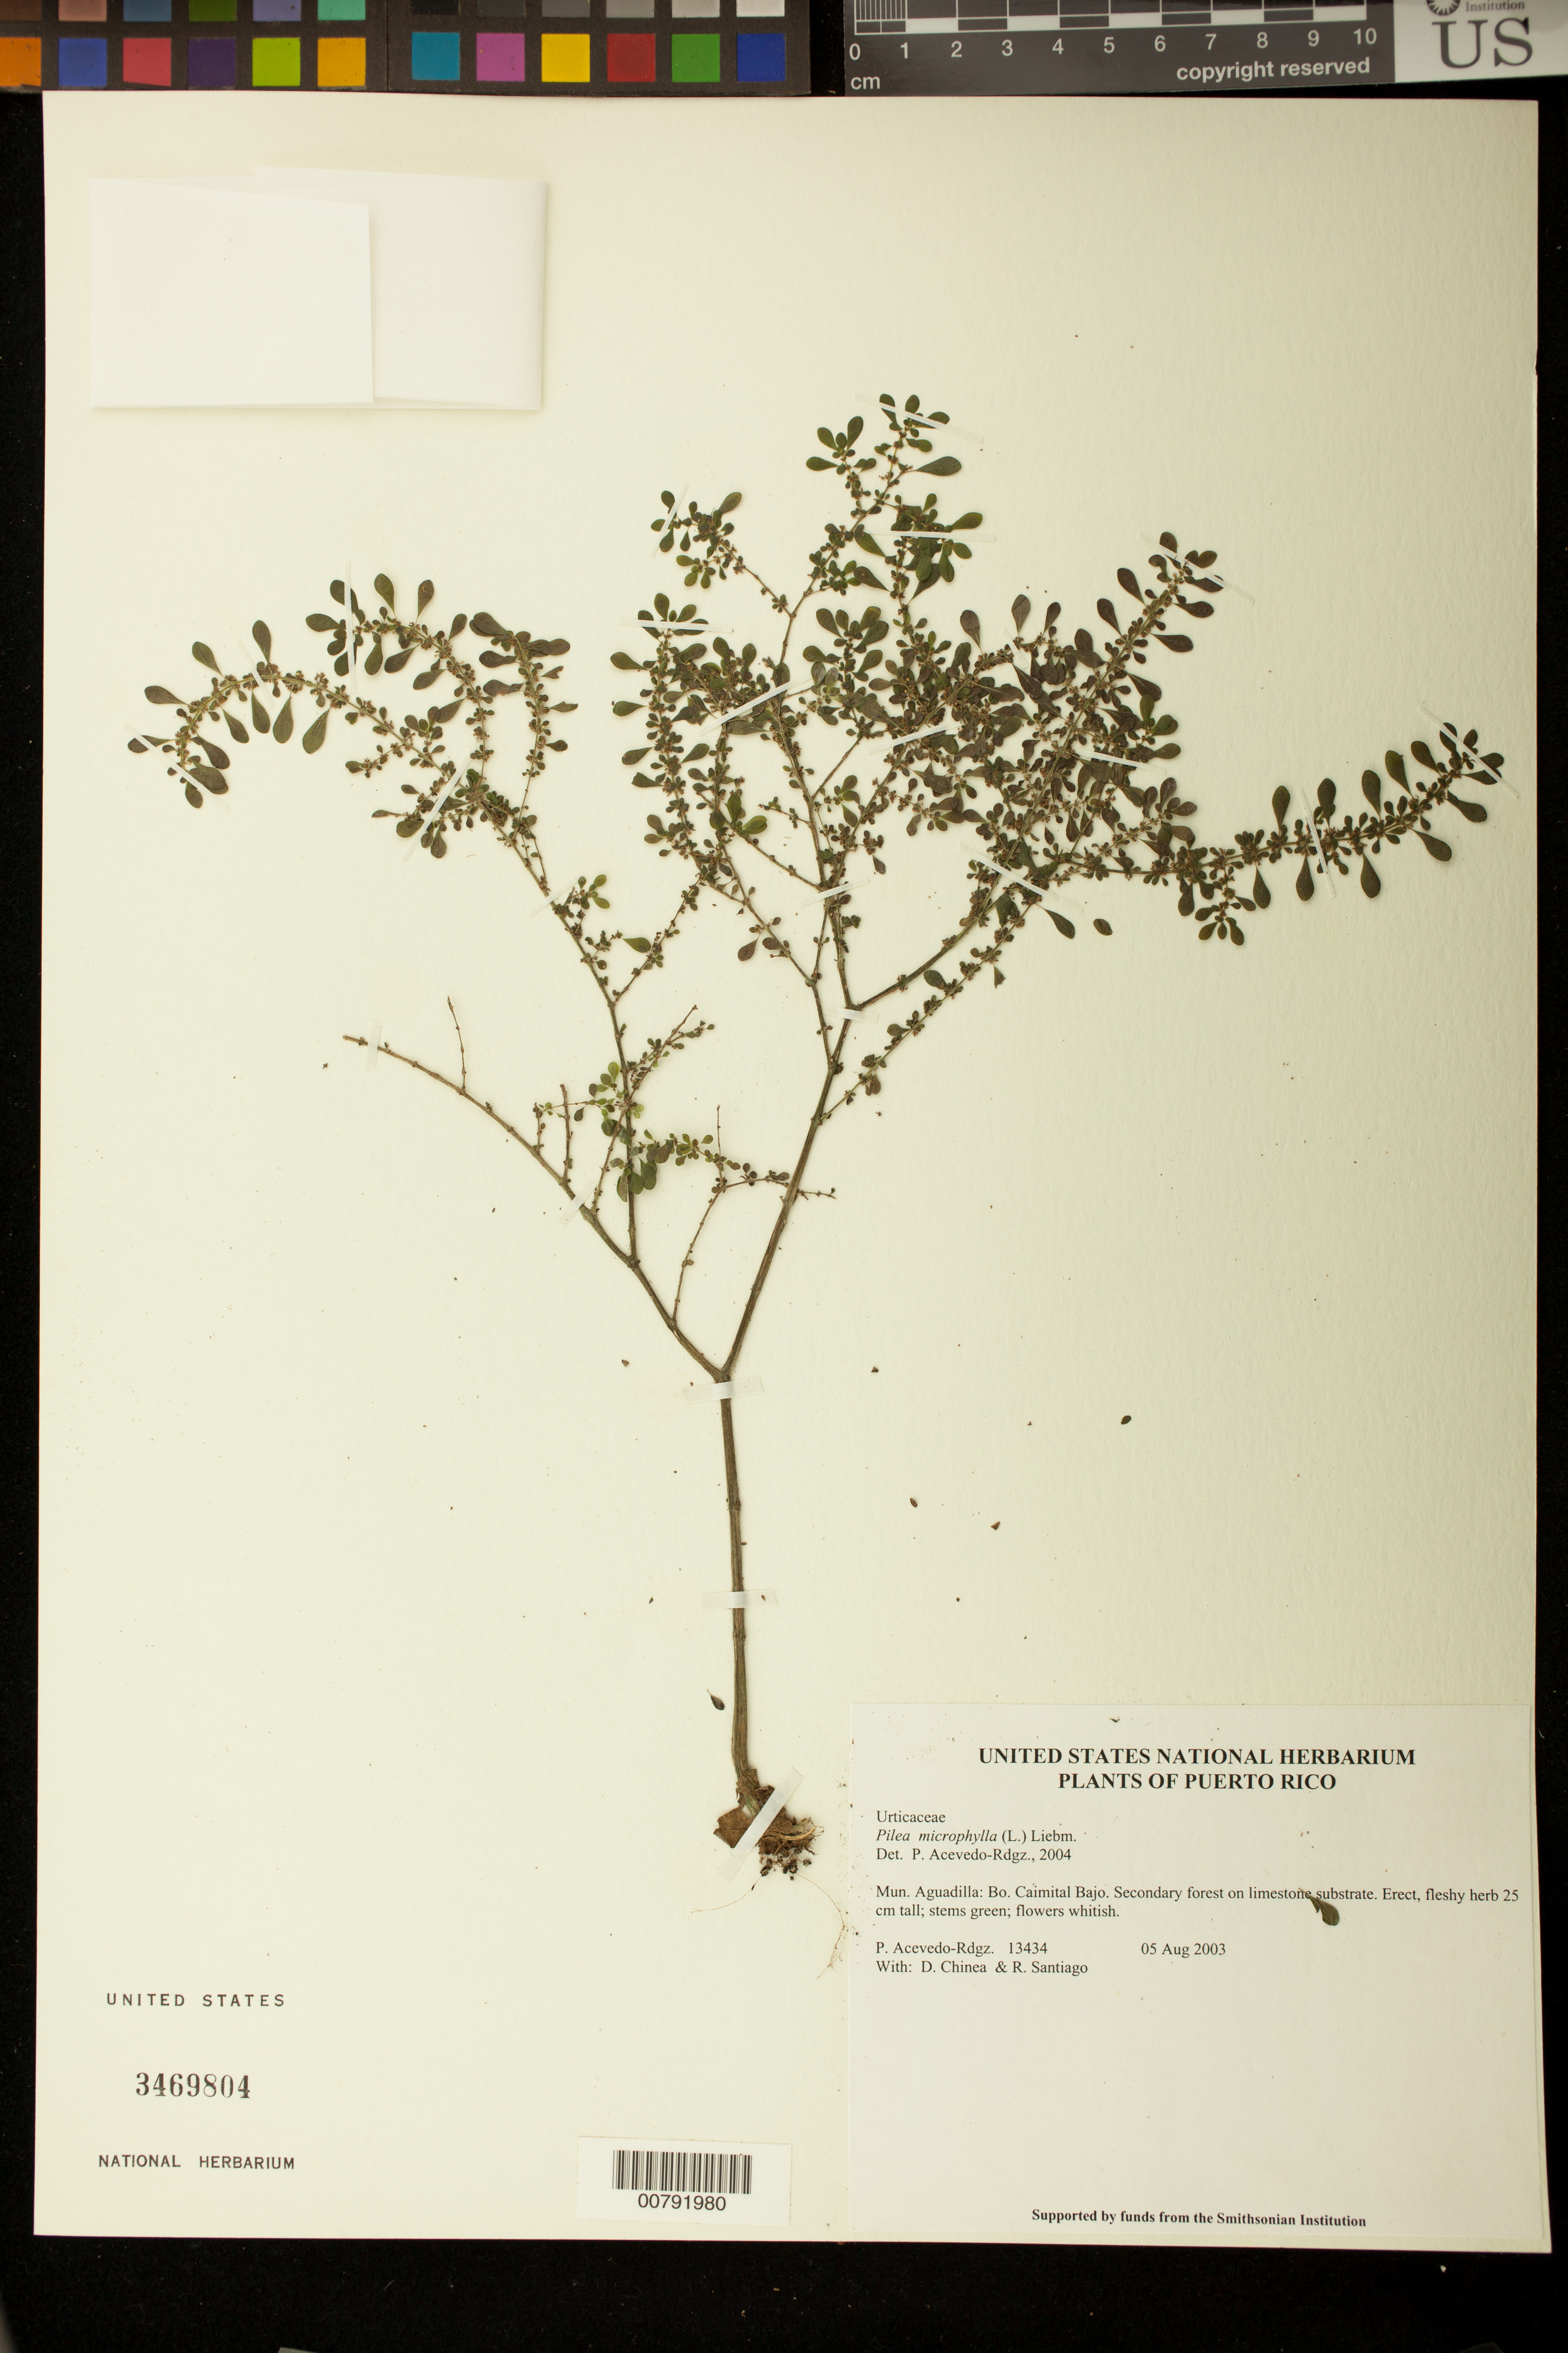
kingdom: Plantae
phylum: Tracheophyta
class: Magnoliopsida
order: Rosales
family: Urticaceae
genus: Pilea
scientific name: Pilea microphylla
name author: (L.) Liebm.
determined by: Acevedo-Rodríguez, P., (BOT), Smithsonian Institution - National Museum of Natural History (UNITED STATES)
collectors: P. Acevedo-Rodr., D. Chinea & R. Santiago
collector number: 13434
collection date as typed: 05 Aug 2003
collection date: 2003-08-05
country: Puerto Rico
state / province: Aguadilla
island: Puerto Rico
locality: Mun. Aguadilla: Bo. Caimital Bajo.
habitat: Secondary forest on limestone substrate.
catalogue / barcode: US 3469804